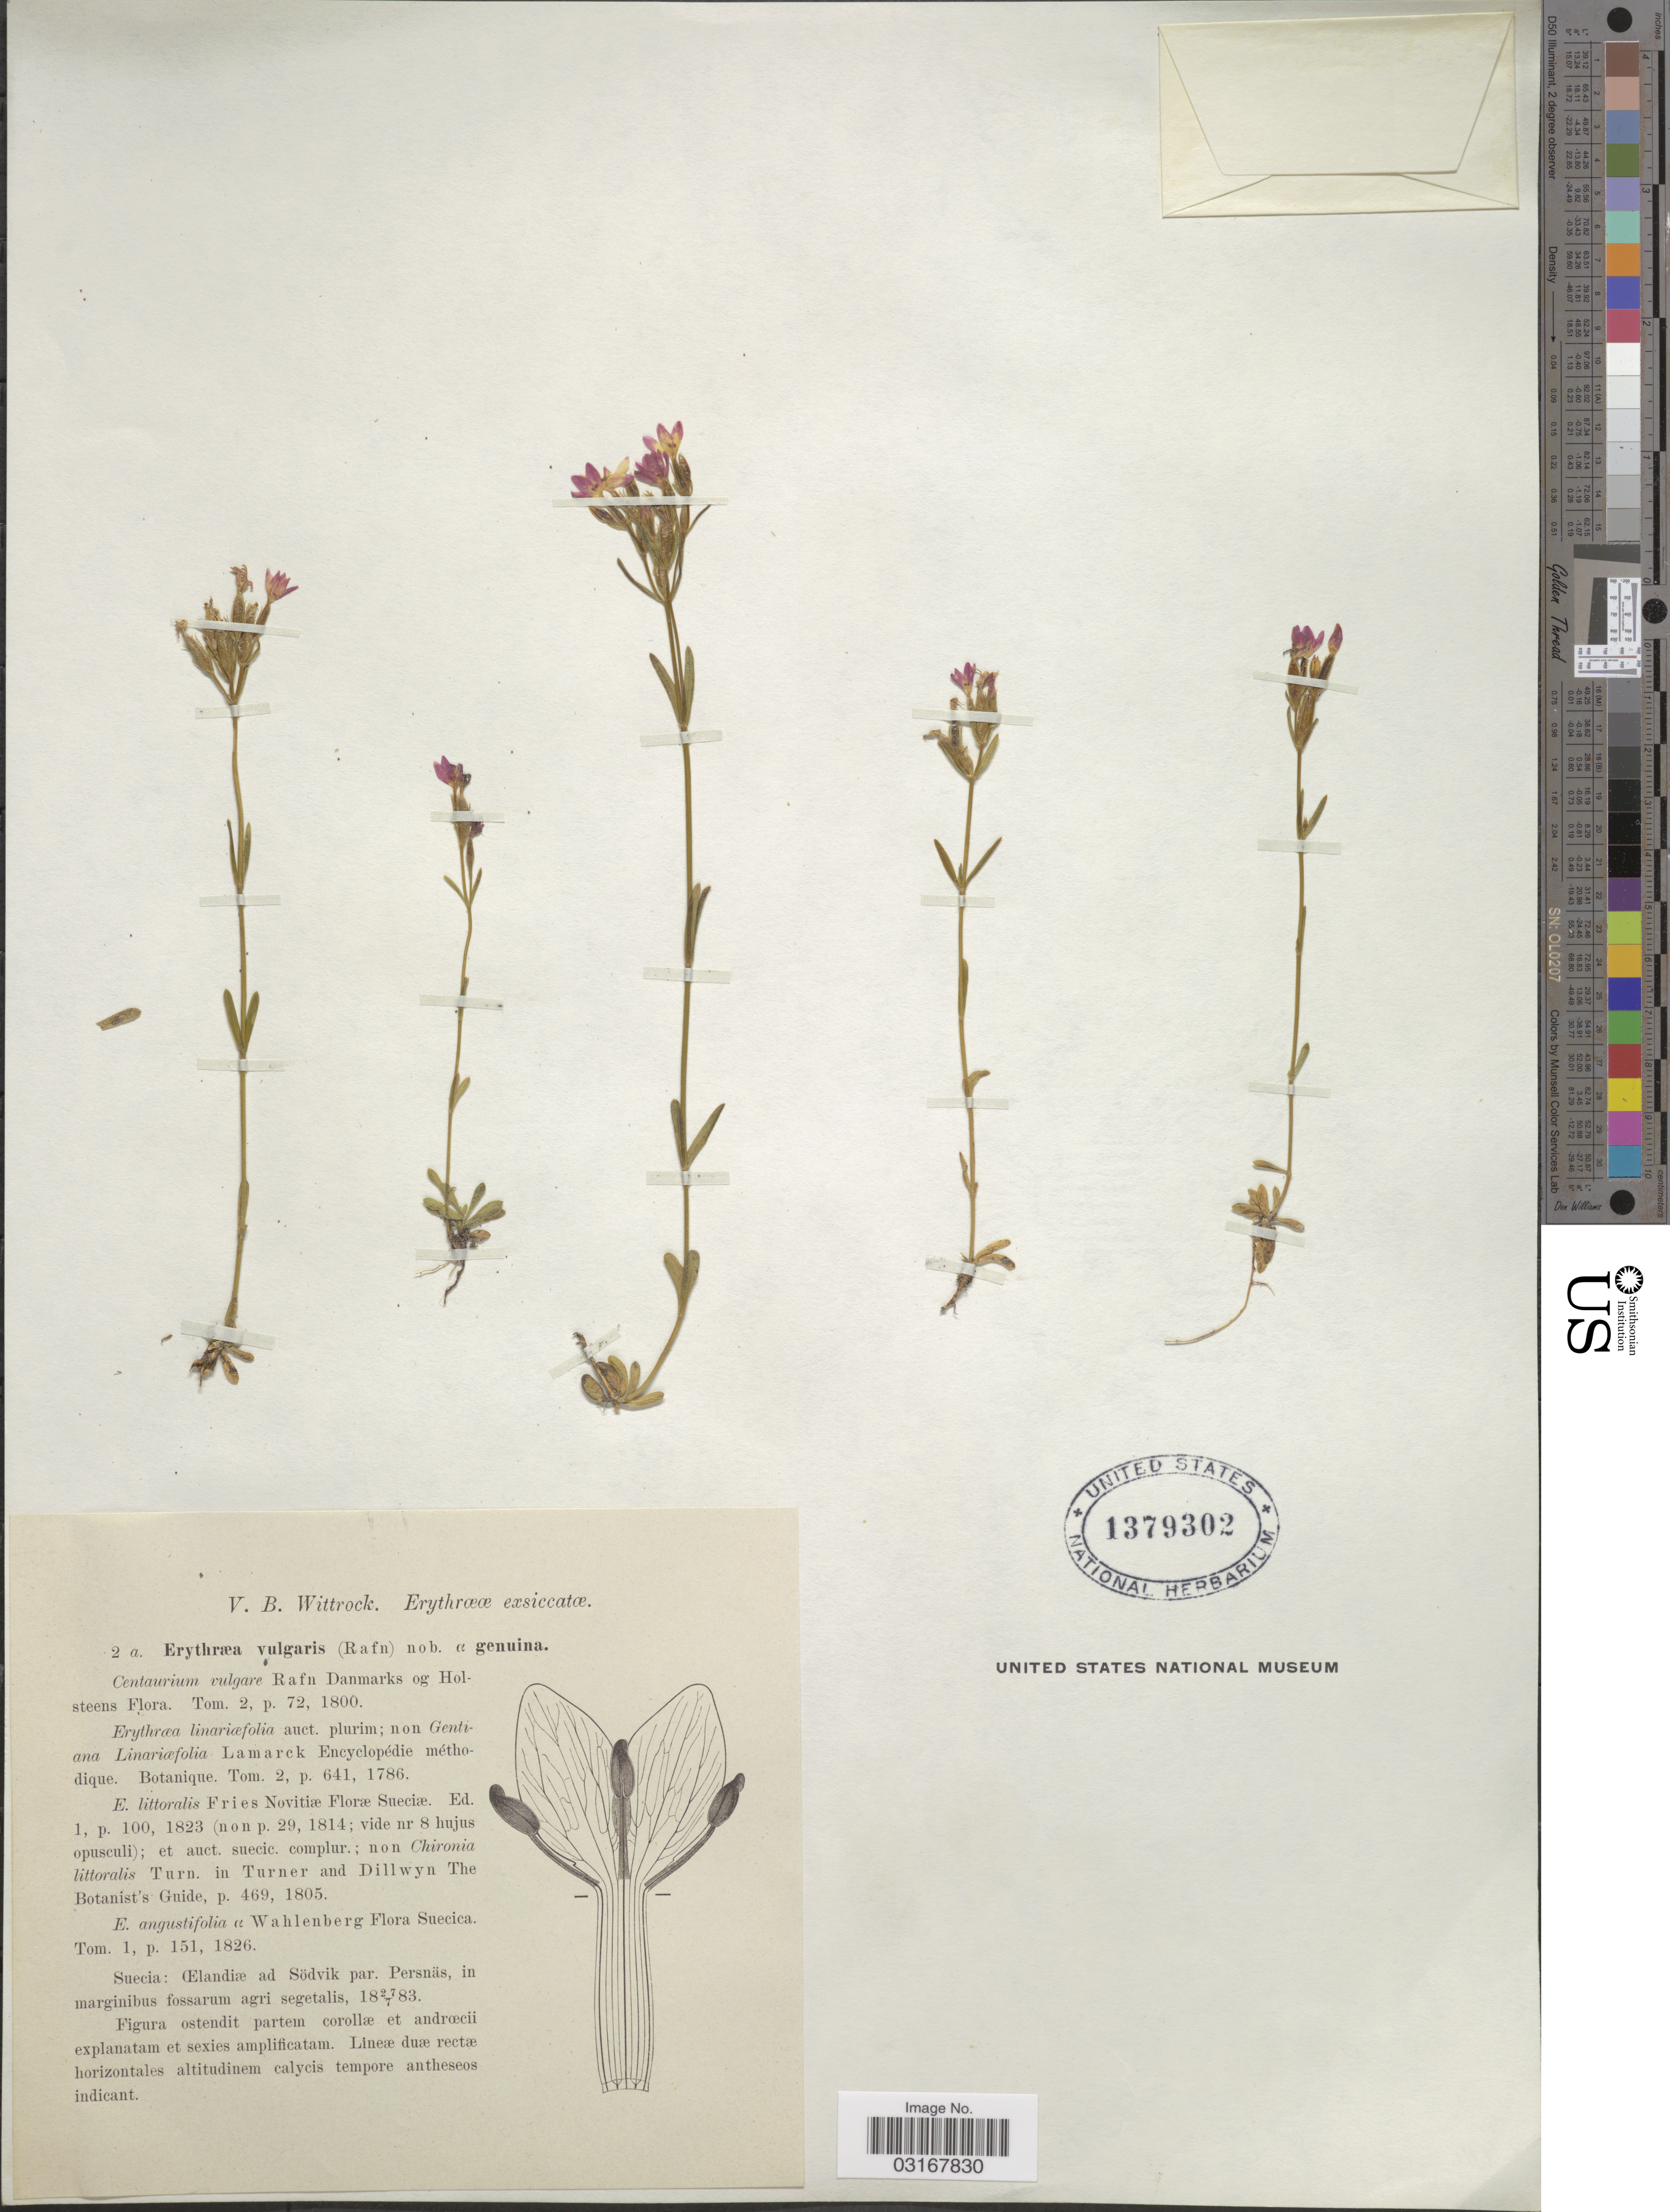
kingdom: Plantae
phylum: Tracheophyta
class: Magnoliopsida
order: Gentianales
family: Gentianaceae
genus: Centaurium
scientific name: Centaurium vulgaris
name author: Godr.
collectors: V. Wittrock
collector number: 2a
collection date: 1883-07-27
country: Sweden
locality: Suecia: (Elandiæ ad Södvik par. Persnäs, in marginibus fossarum agri segetalis.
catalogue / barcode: US 1379302